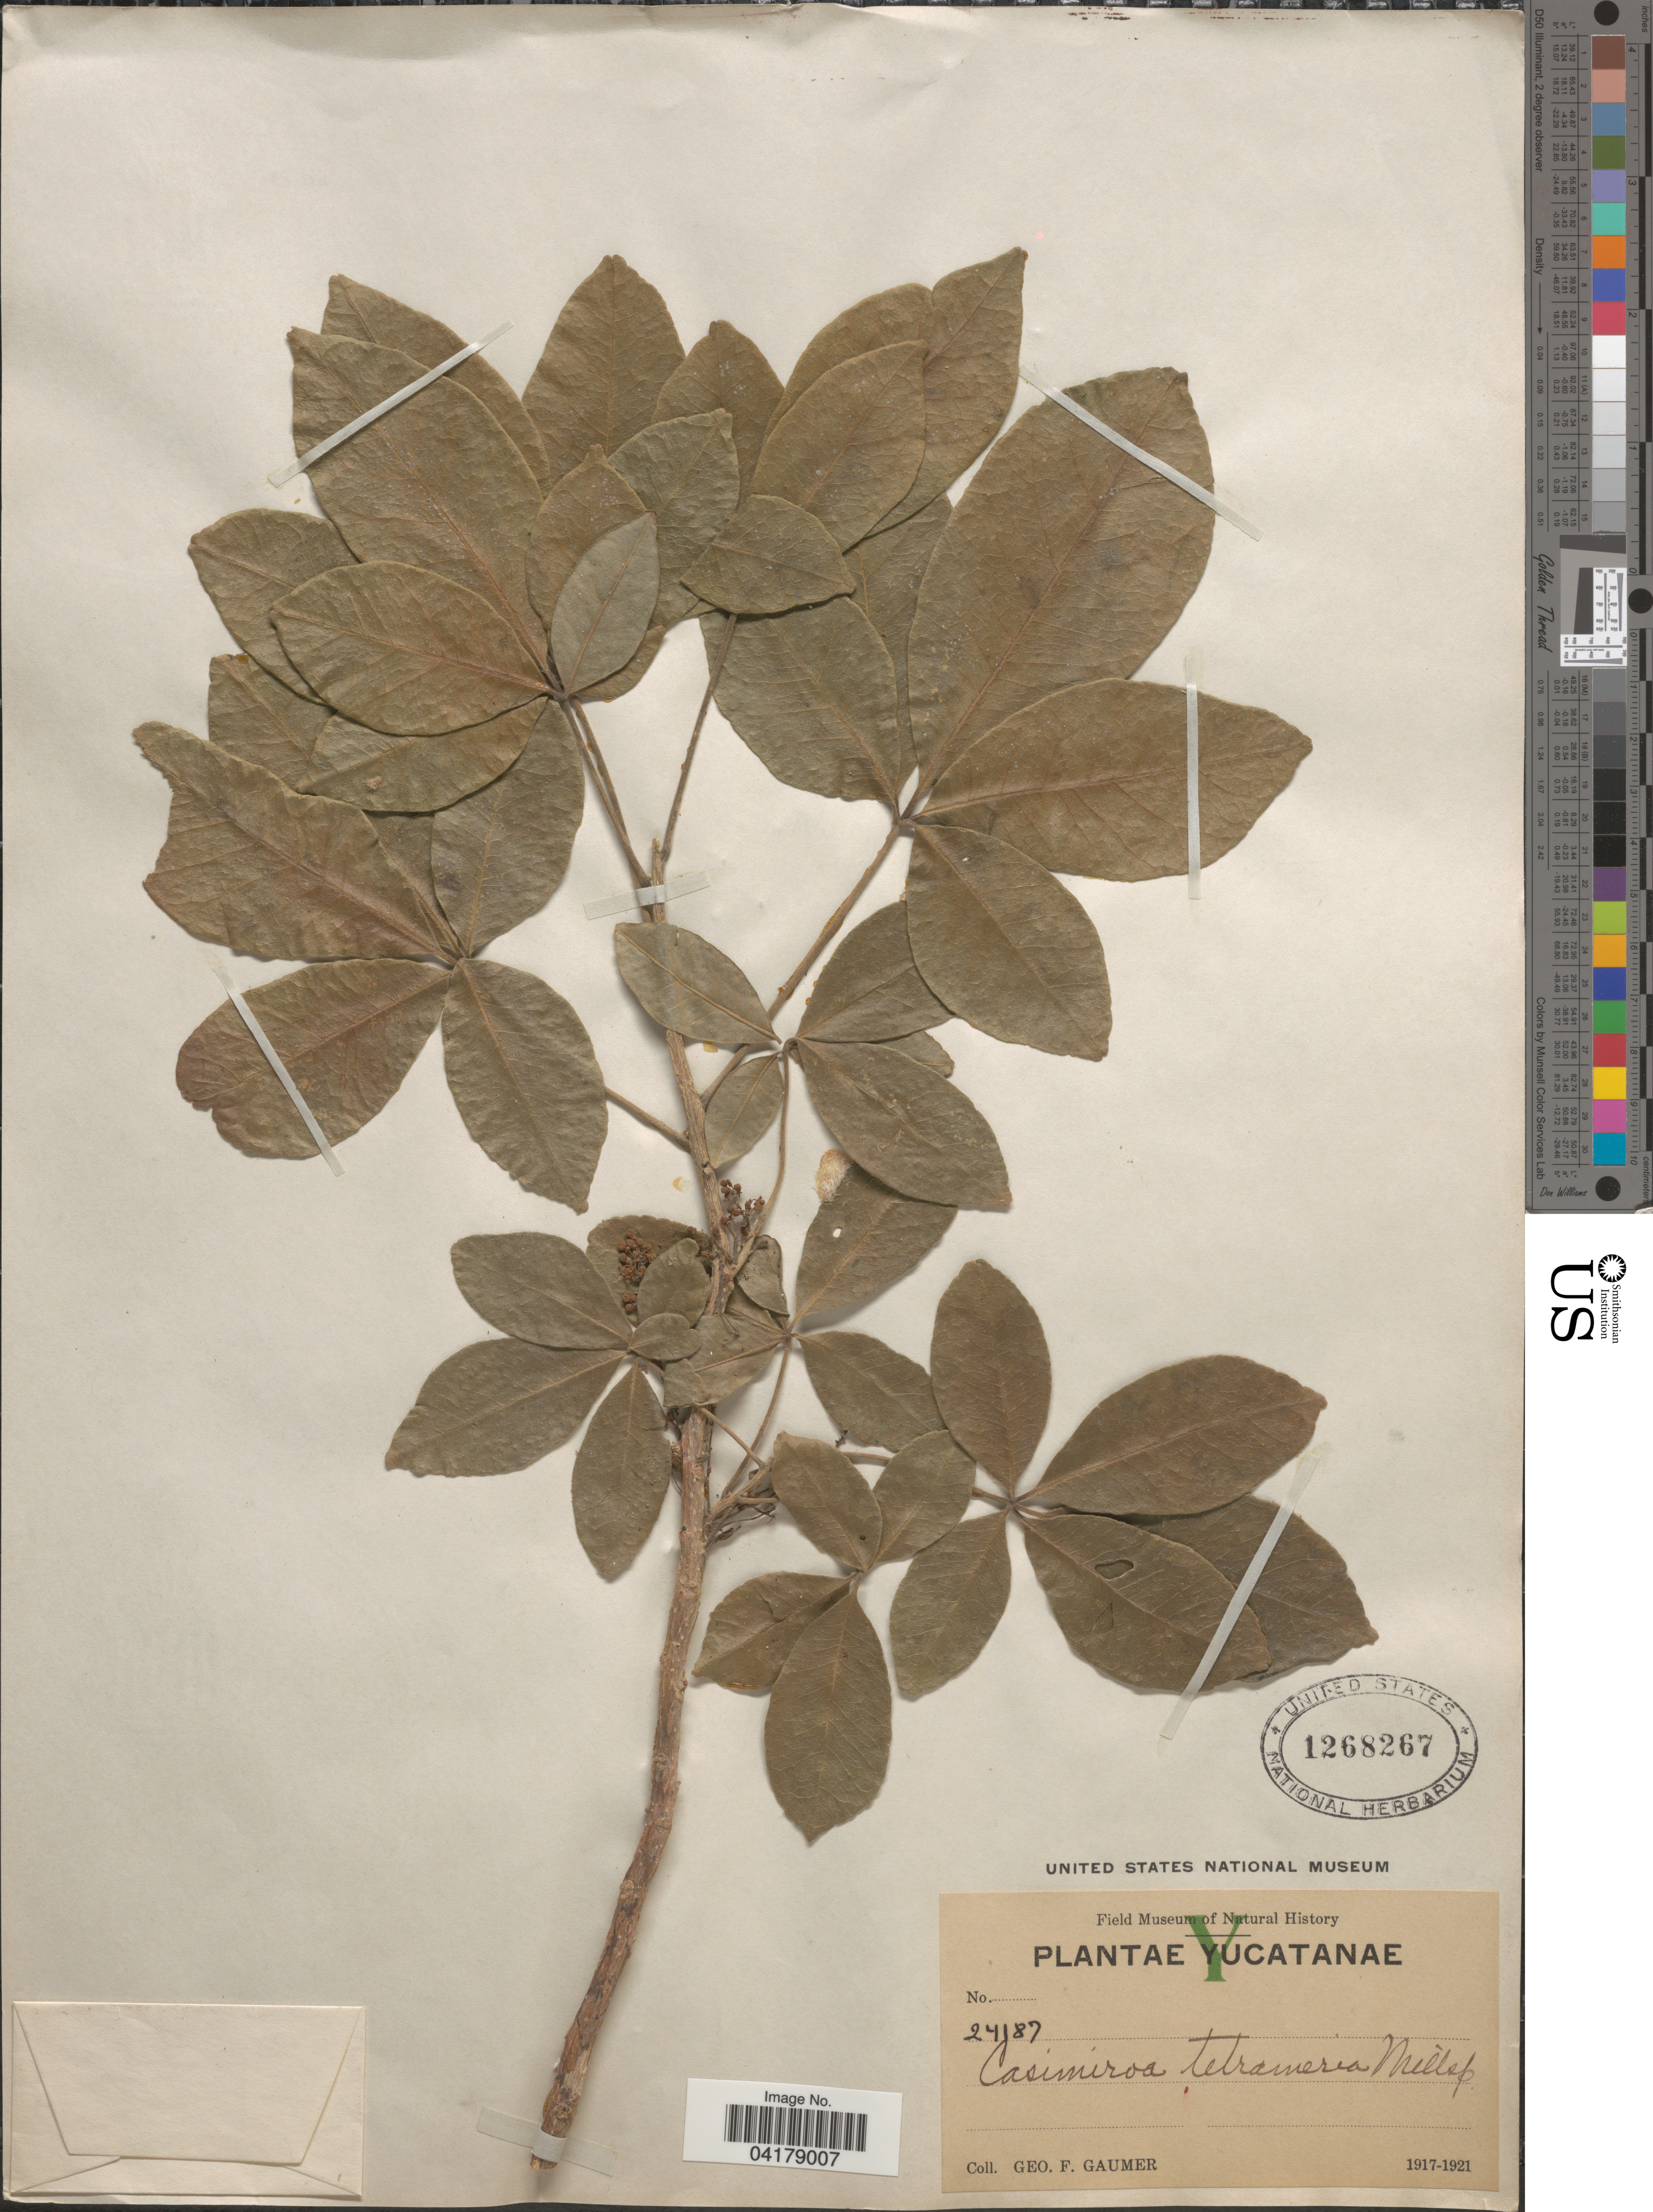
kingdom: Plantae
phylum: Tracheophyta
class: Magnoliopsida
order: Sapindales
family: Rutaceae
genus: Casimiroa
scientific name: Casimiroa tetrameria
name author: Millsp.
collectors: G. F. Gaumer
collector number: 24187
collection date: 1917/1921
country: Mexico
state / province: Yucatán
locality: Yucatanae.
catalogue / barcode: US 1268267